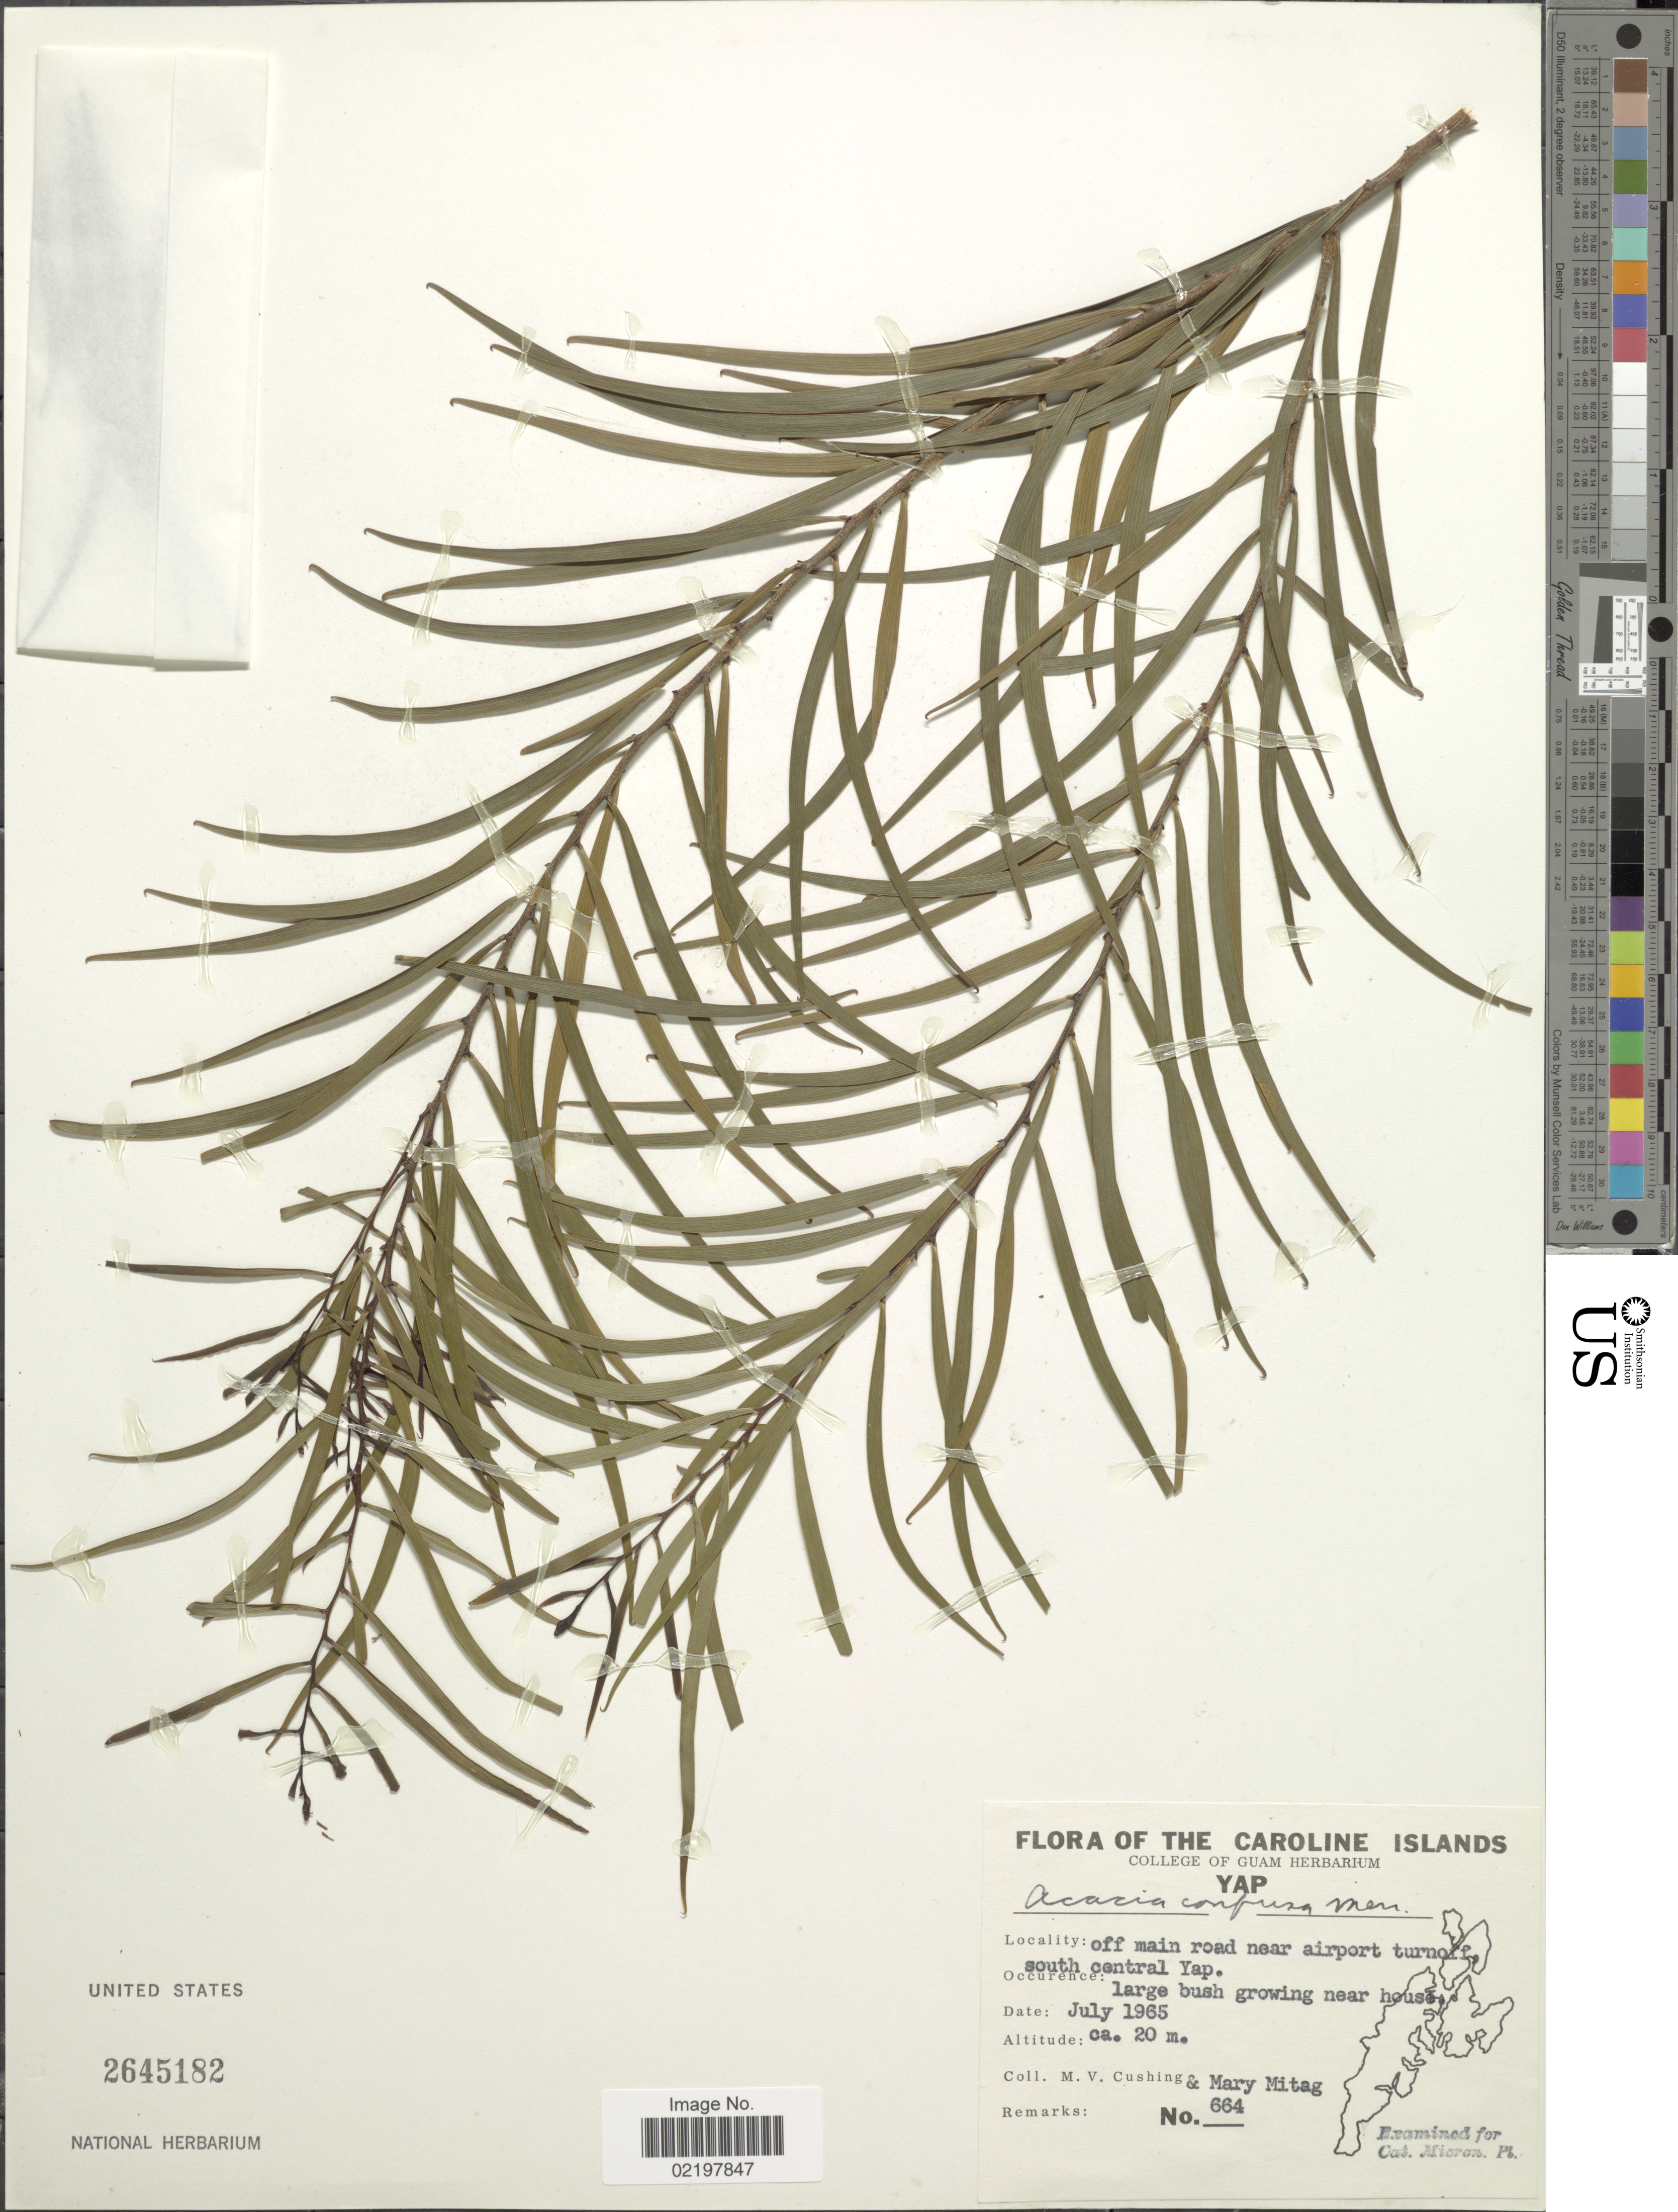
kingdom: Plantae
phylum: Tracheophyta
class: Magnoliopsida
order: Fabales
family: Fabaceae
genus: Acacia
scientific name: Acacia confusa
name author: Merr.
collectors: M. V. Cushing & M. Mitag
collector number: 664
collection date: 1965-07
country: Micronesia, Federated States of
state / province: Yap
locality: The Caroline Islands, Yap, Off main road near airport turnoff south central Yap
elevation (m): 20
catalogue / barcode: US 2655182